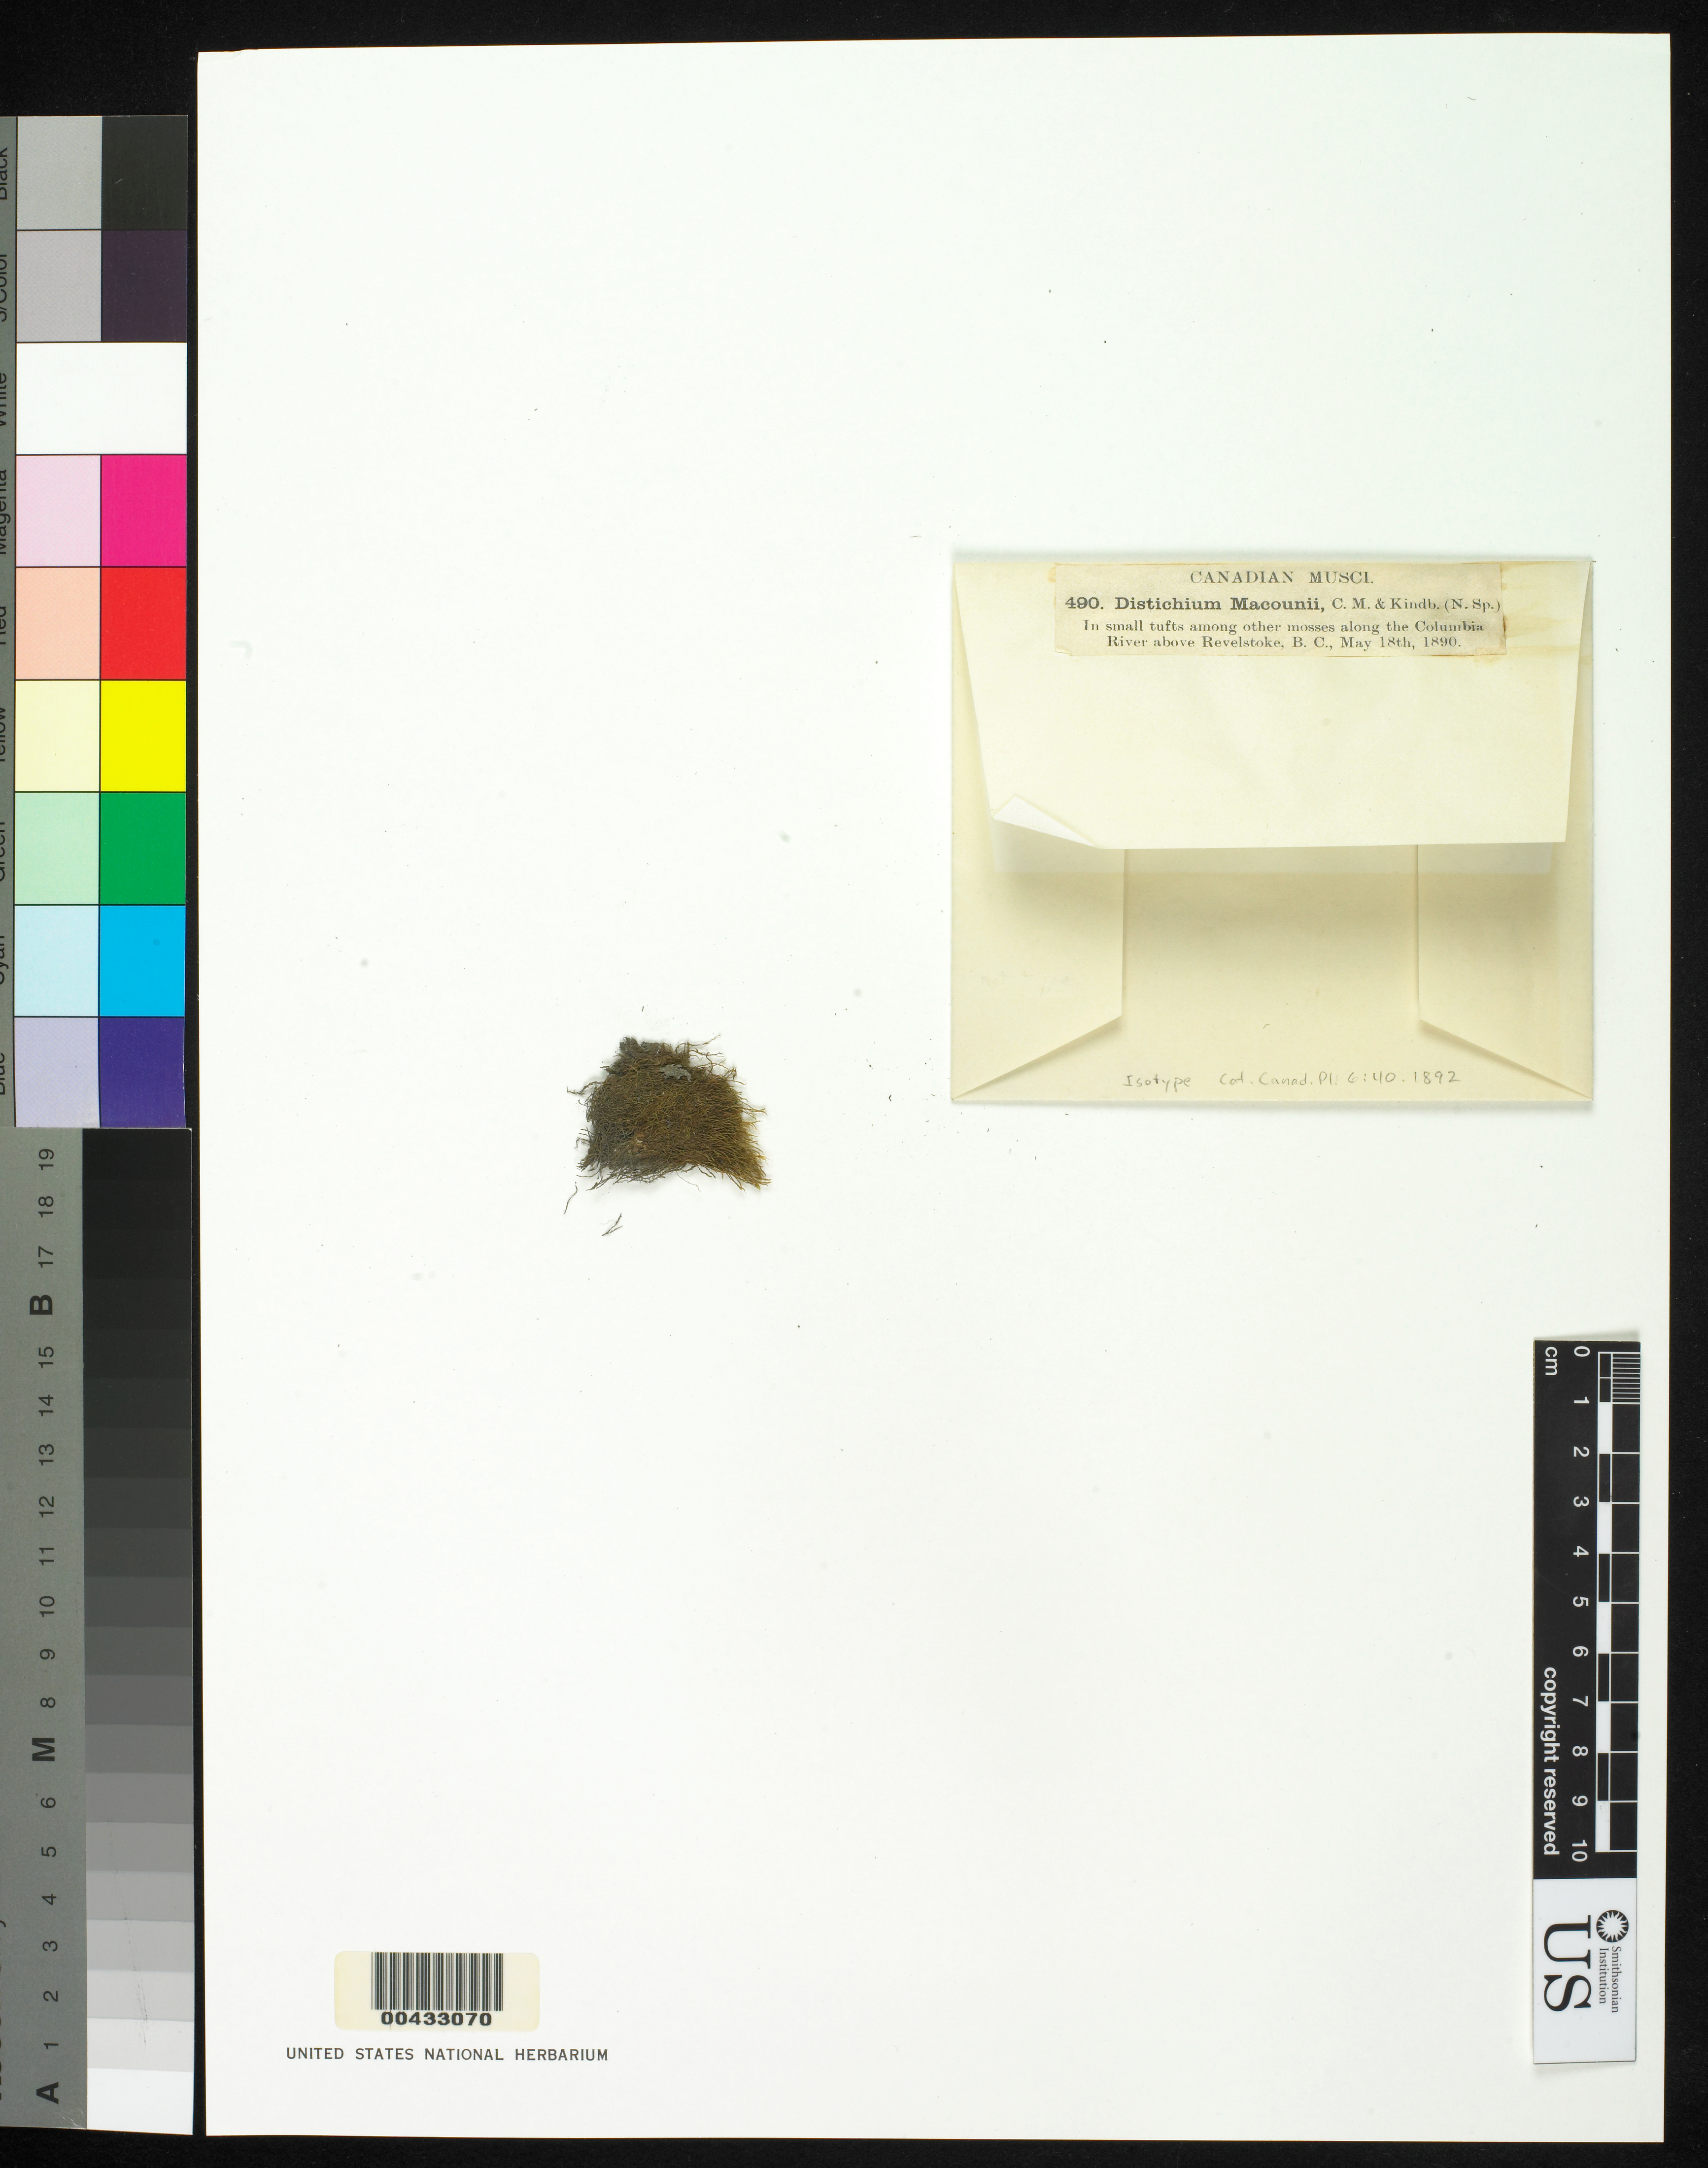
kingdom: Plantae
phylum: Bryophyta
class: Bryopsida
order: Dicranales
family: Ditrichaceae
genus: Distichium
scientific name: Distichium macounii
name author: Müll. Hal. & Kindb. in Macoun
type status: Isosyntype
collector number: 490 Canad. Musc.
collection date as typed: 18 May 1890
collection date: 1890-05-18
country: Canada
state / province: British Columbia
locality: Along Columbia River, Revelstoke.